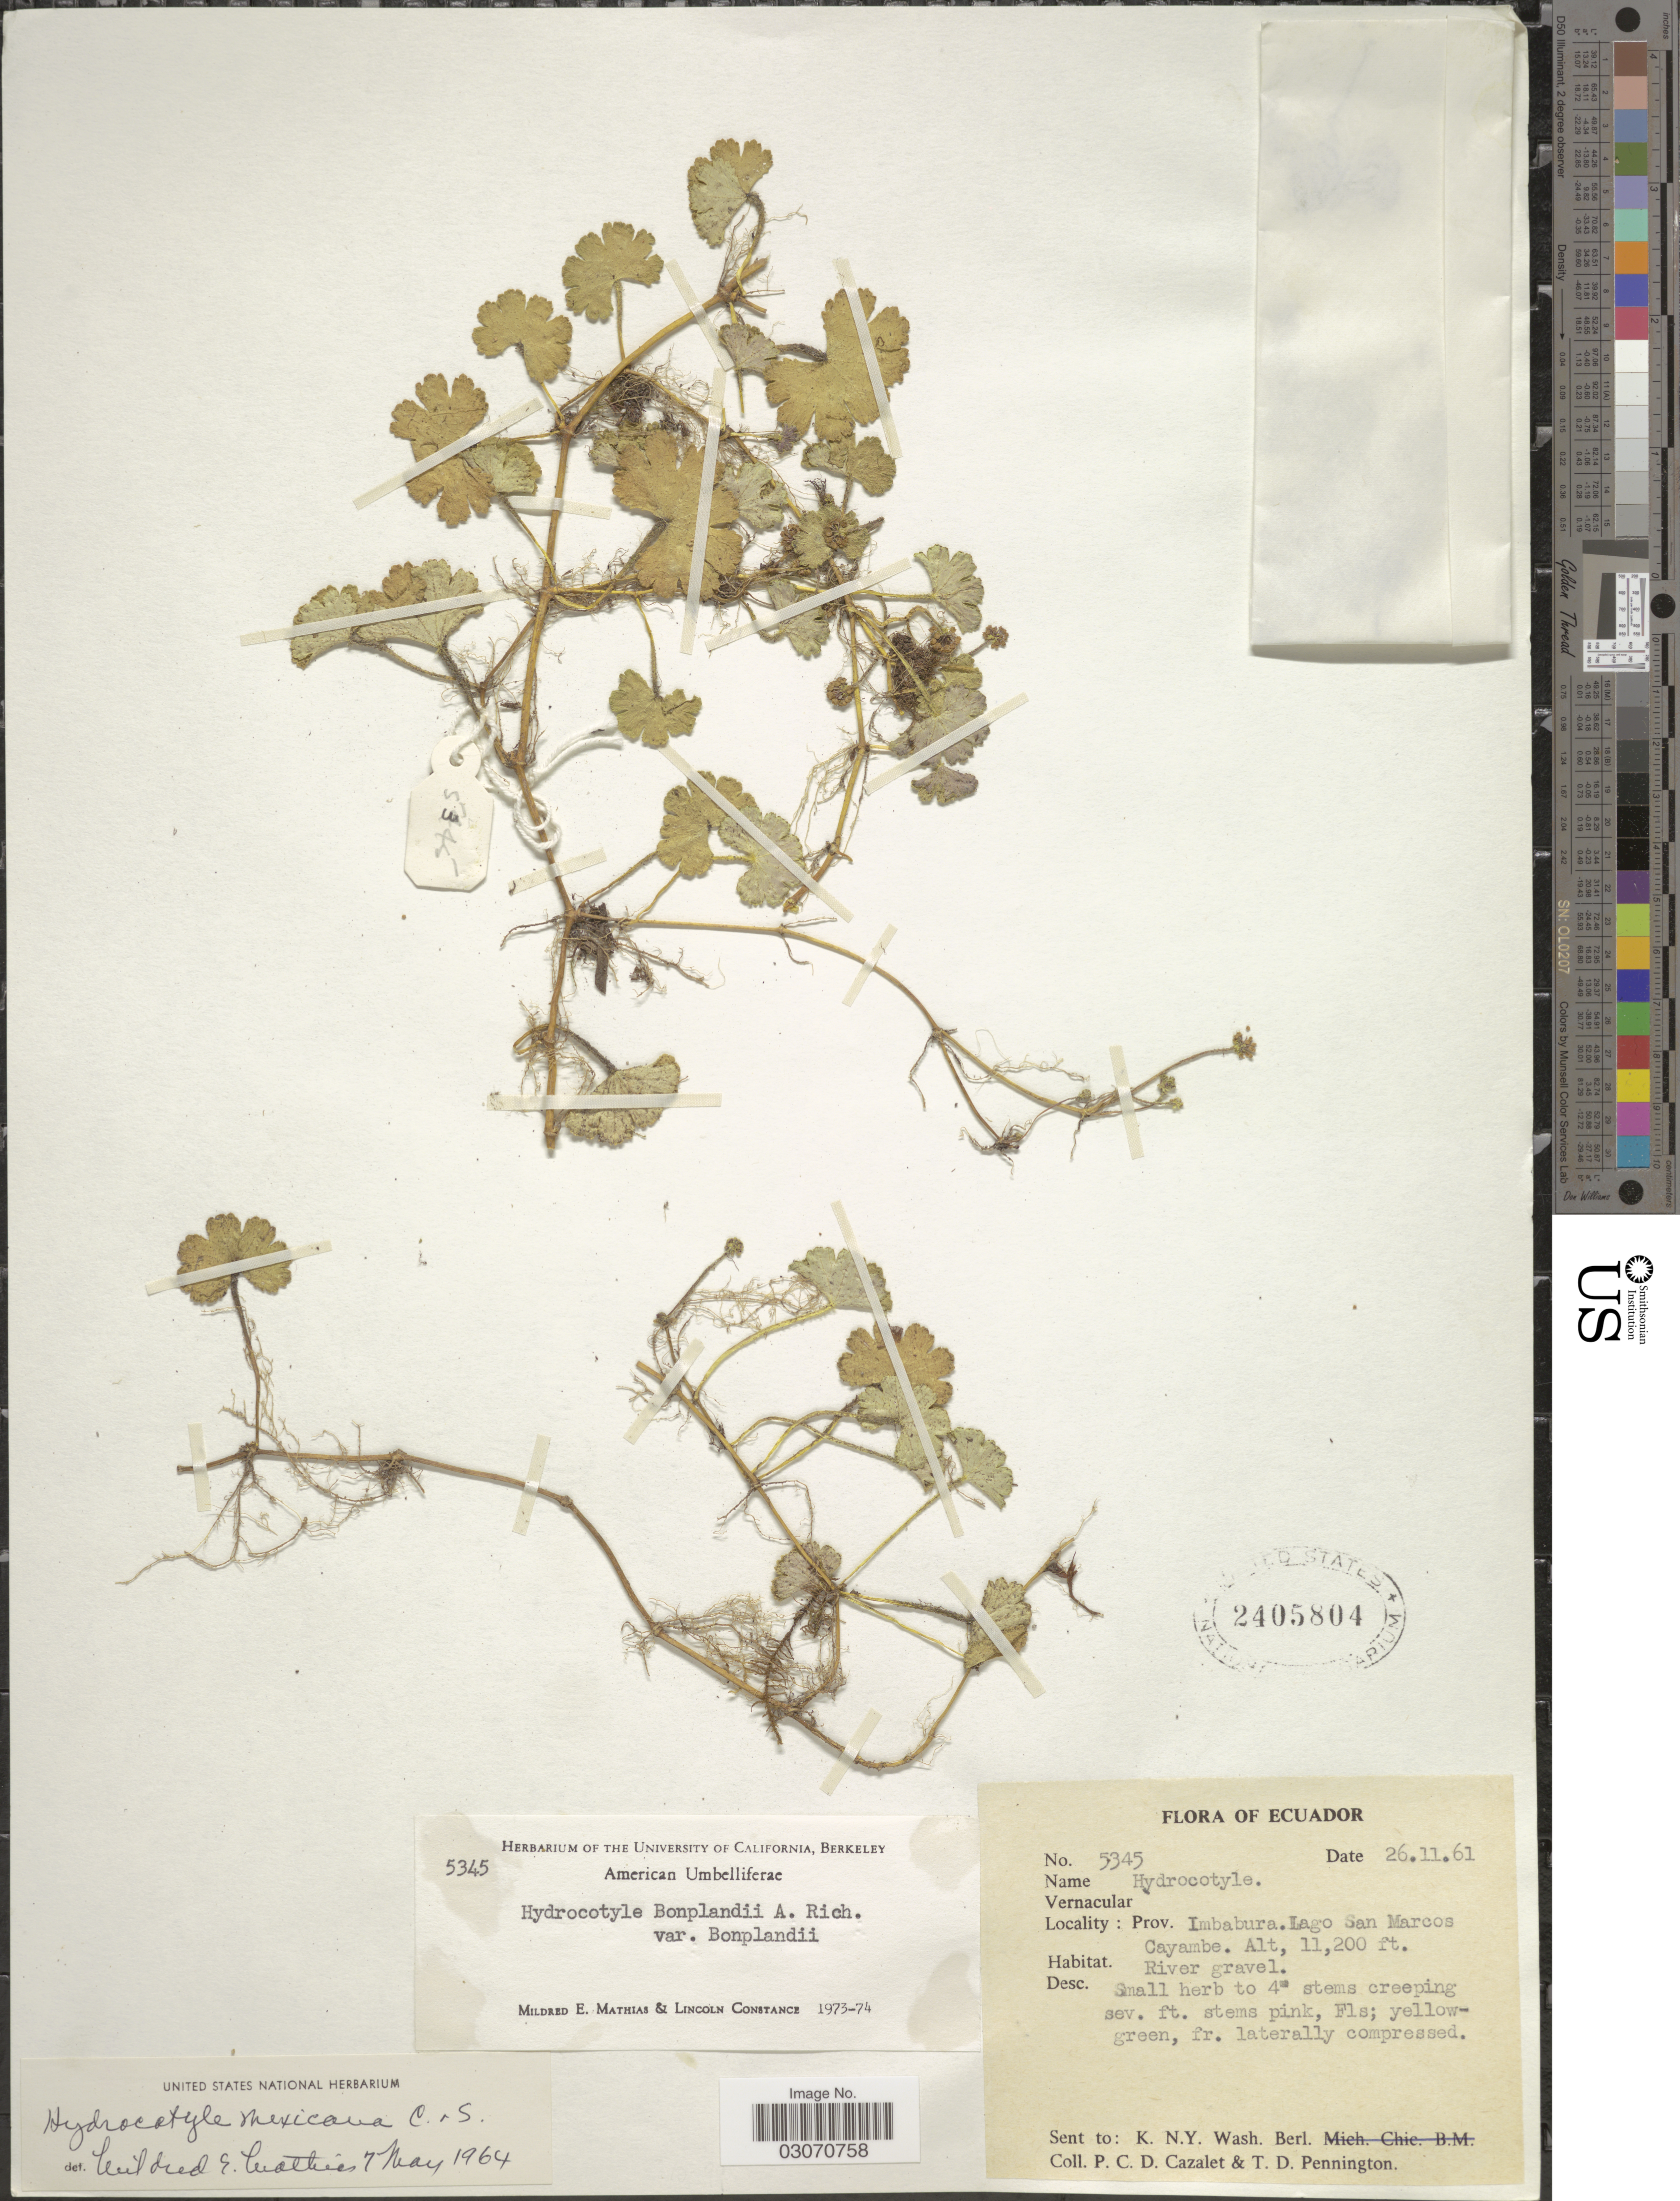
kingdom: Plantae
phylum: Tracheophyta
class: Magnoliopsida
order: Apiales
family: Araliaceae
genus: Hydrocotyle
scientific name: Hydrocotyle bonplandii var. bonplandii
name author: A. Rich.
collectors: P. C. D. Cazalet & T. D. Pennington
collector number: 5345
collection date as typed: Transcribed d/m/y: 26/11/61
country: Ecuador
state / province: Imbabura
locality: Lago San Marcos Cayambe. River gravel.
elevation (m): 3414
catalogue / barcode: US 2405804